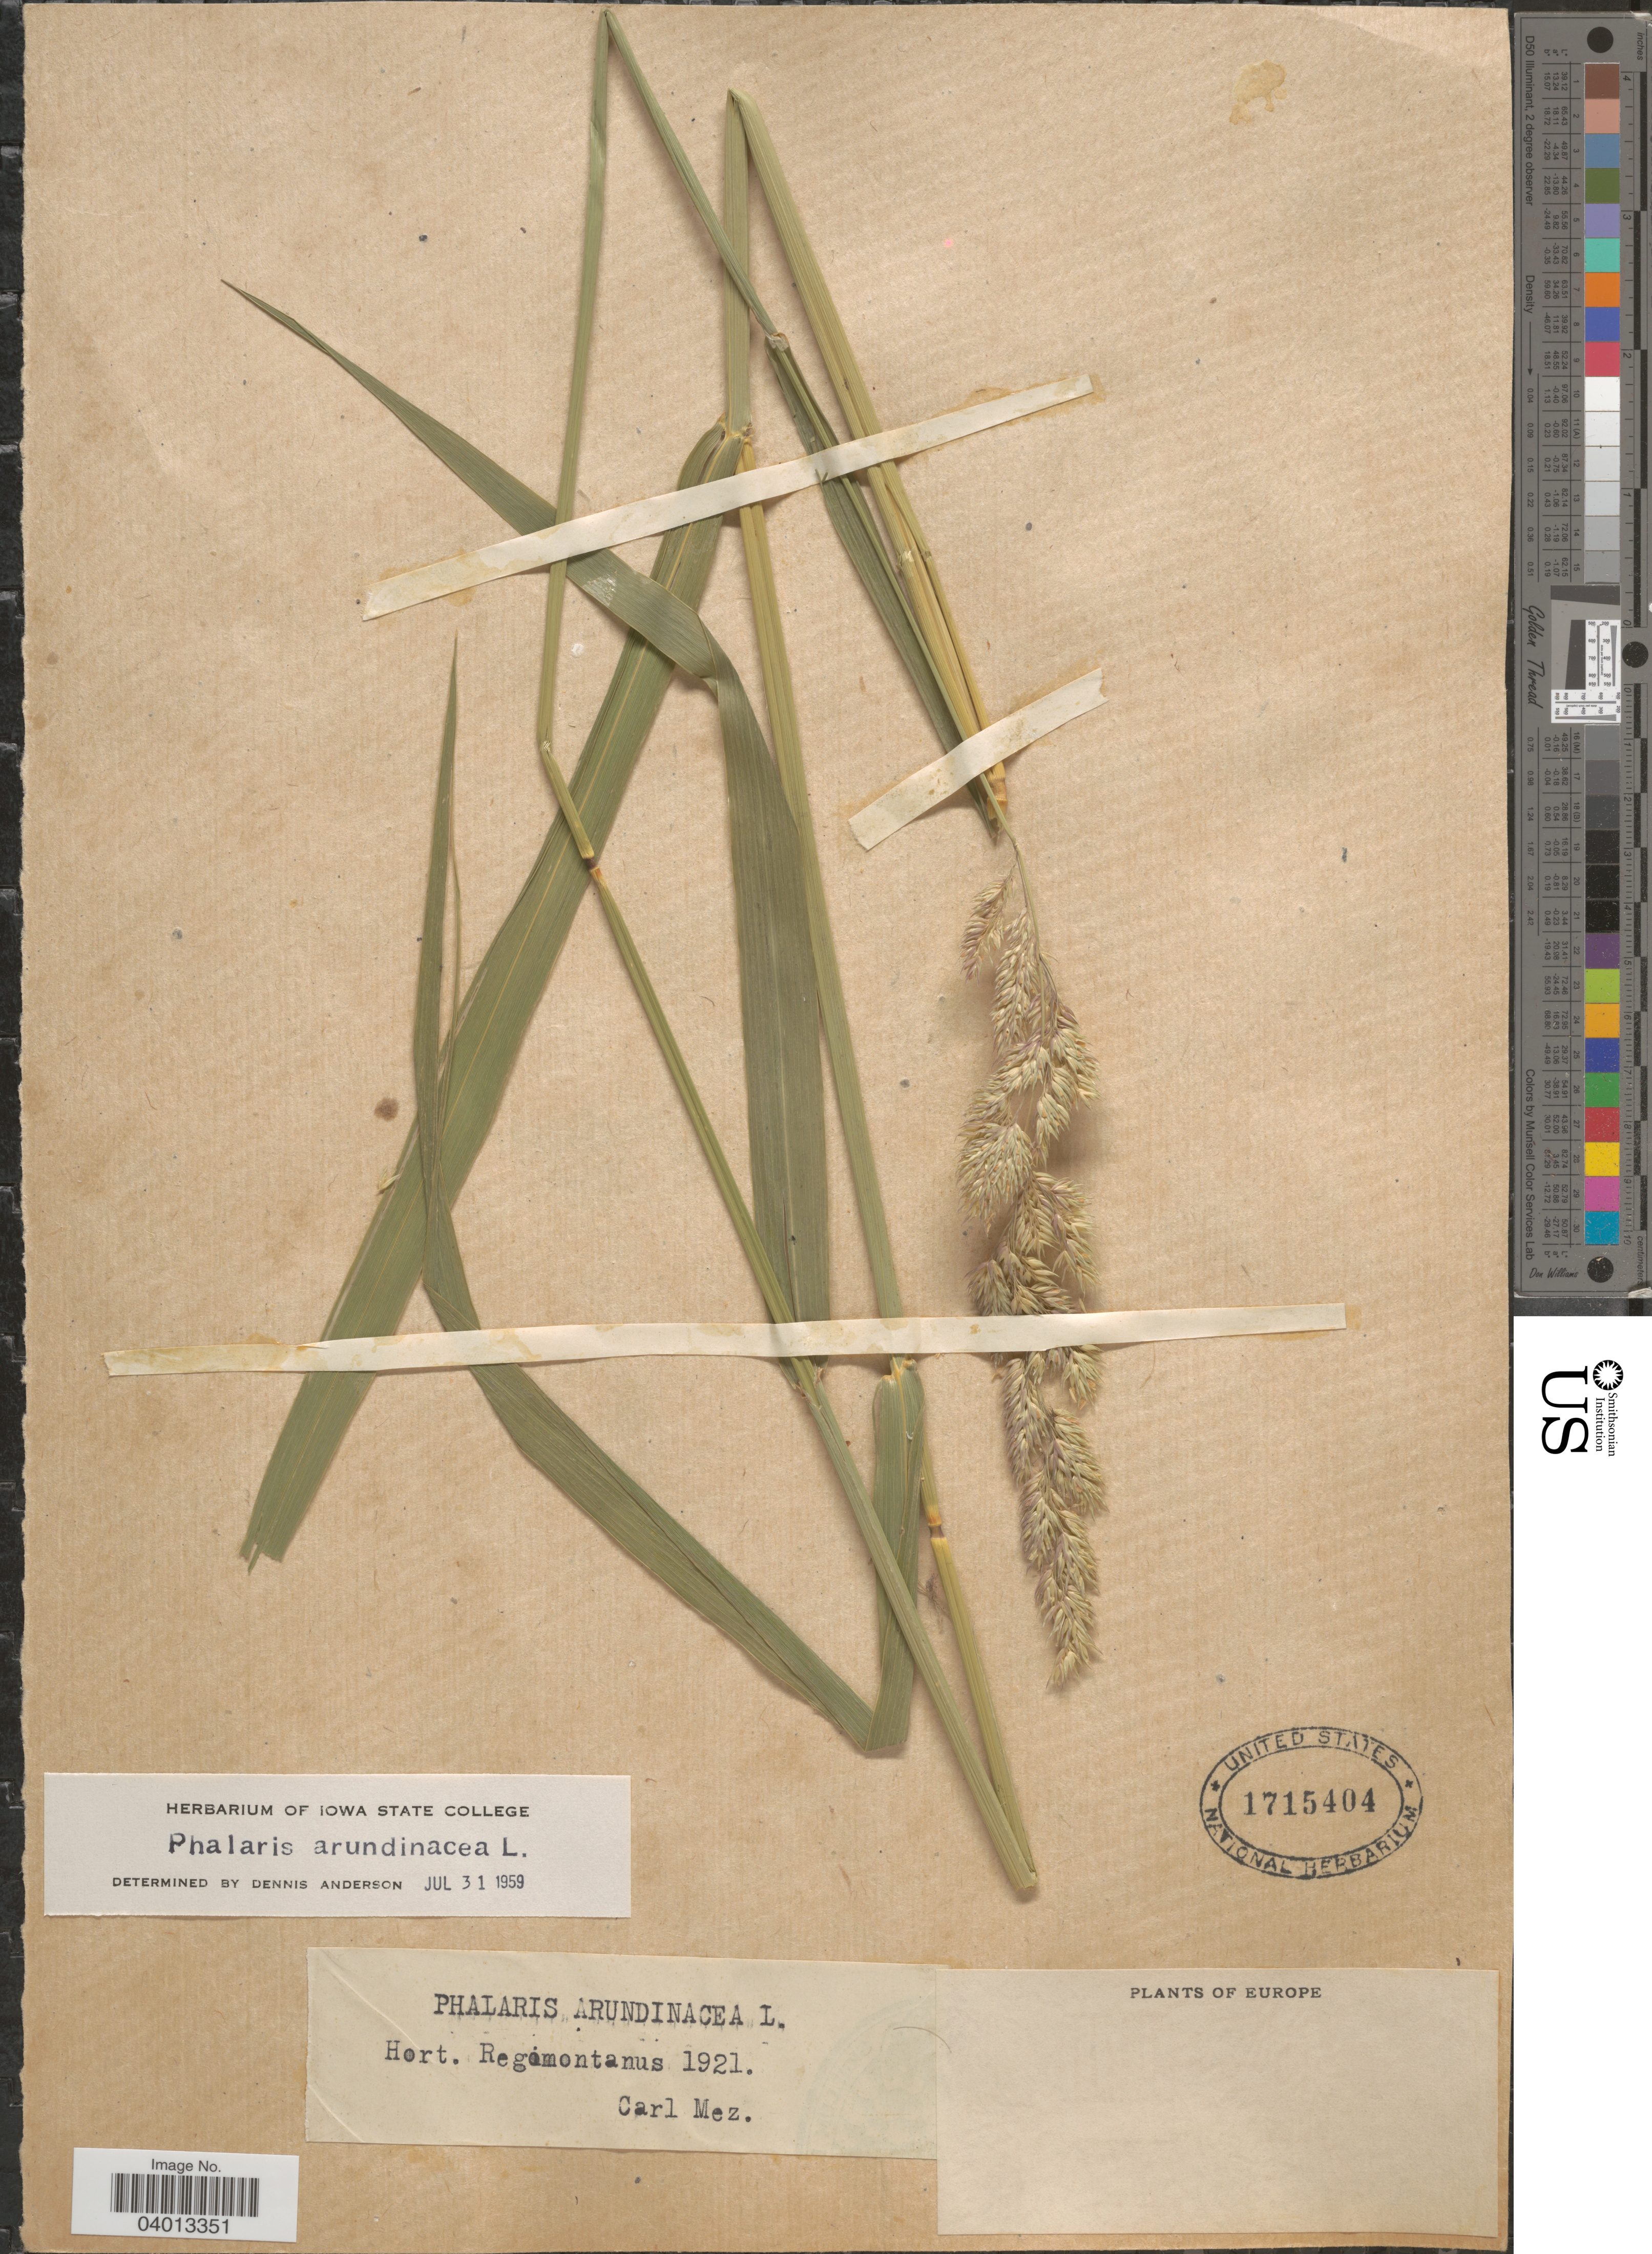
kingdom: Plantae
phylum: Tracheophyta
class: Liliopsida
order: Poales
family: Poaceae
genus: Phalaris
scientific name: Phalaris arundinacea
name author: L.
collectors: C. C. Mez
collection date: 1921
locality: Hort. Regimontanus. Europe.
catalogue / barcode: US 1715404